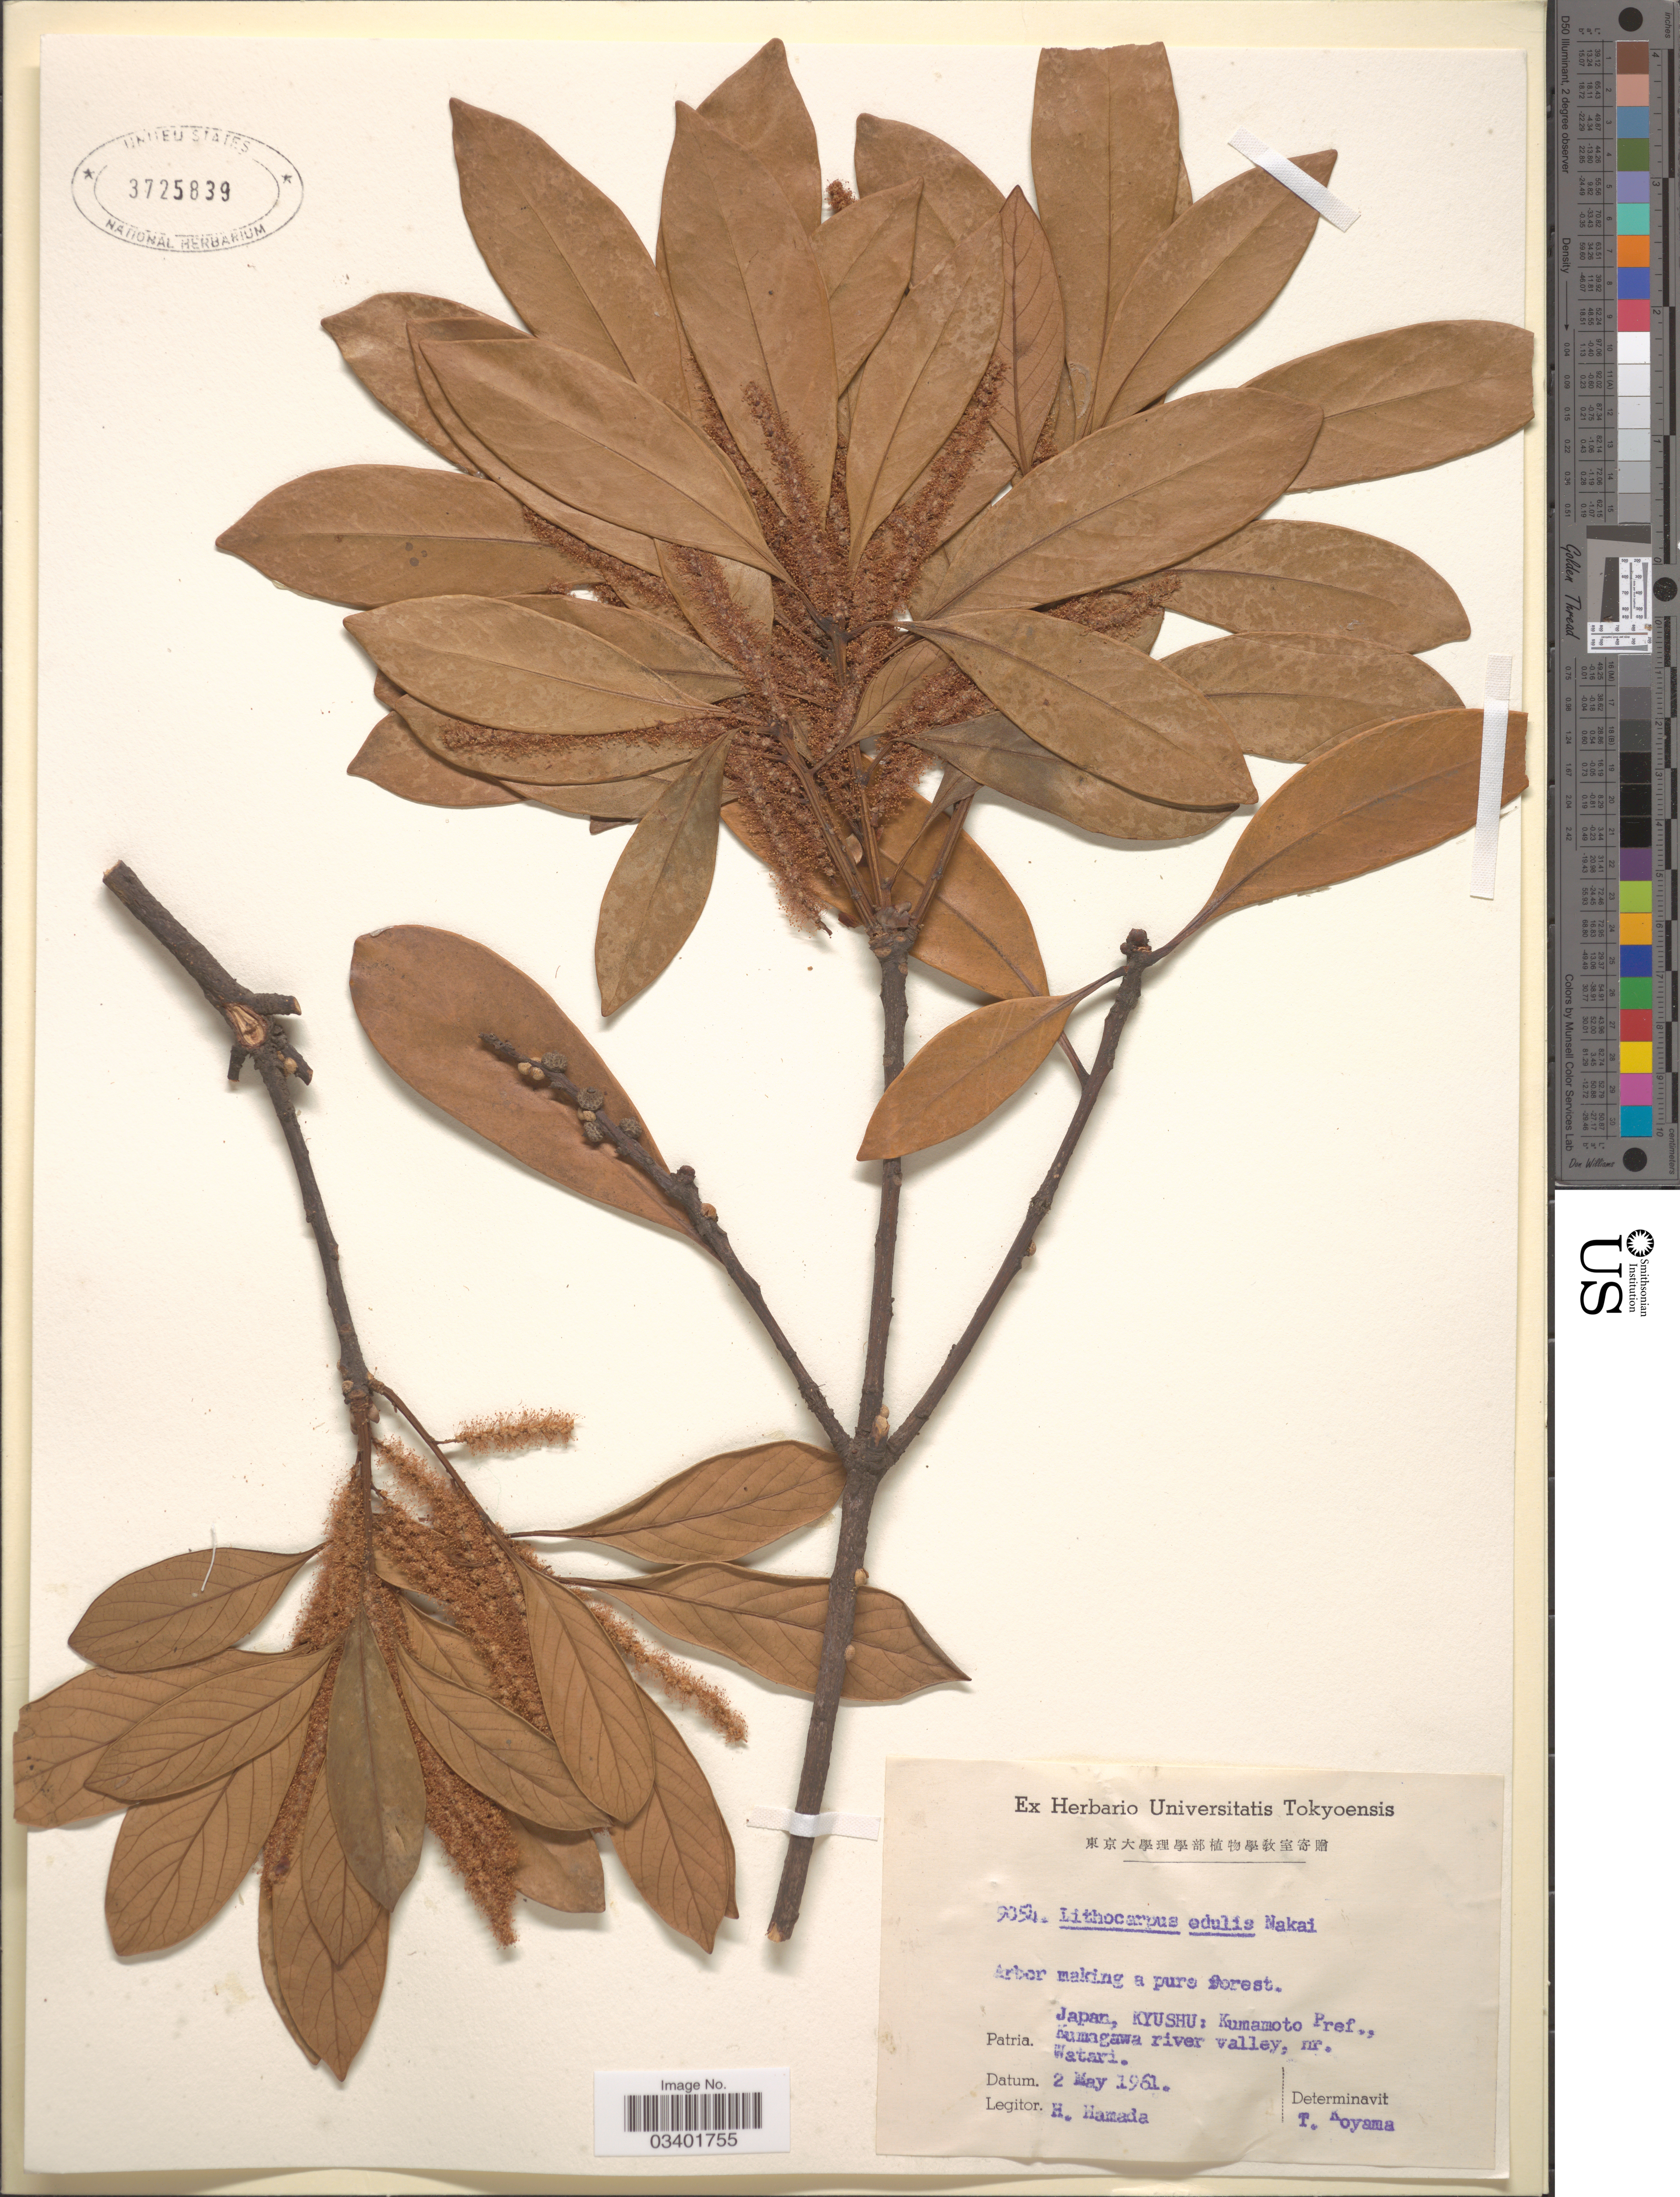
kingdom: Plantae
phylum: Tracheophyta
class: Magnoliopsida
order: Fagales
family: Fagaceae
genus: Lithocarpus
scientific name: Lithocarpus edulis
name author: (Makino) Nakai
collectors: H. Hamada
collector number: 9054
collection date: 1961-05-02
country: Japan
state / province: Kumamoto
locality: Kyushu: Kumamoto Pref., Kumagawa river valley, nr. Watari.